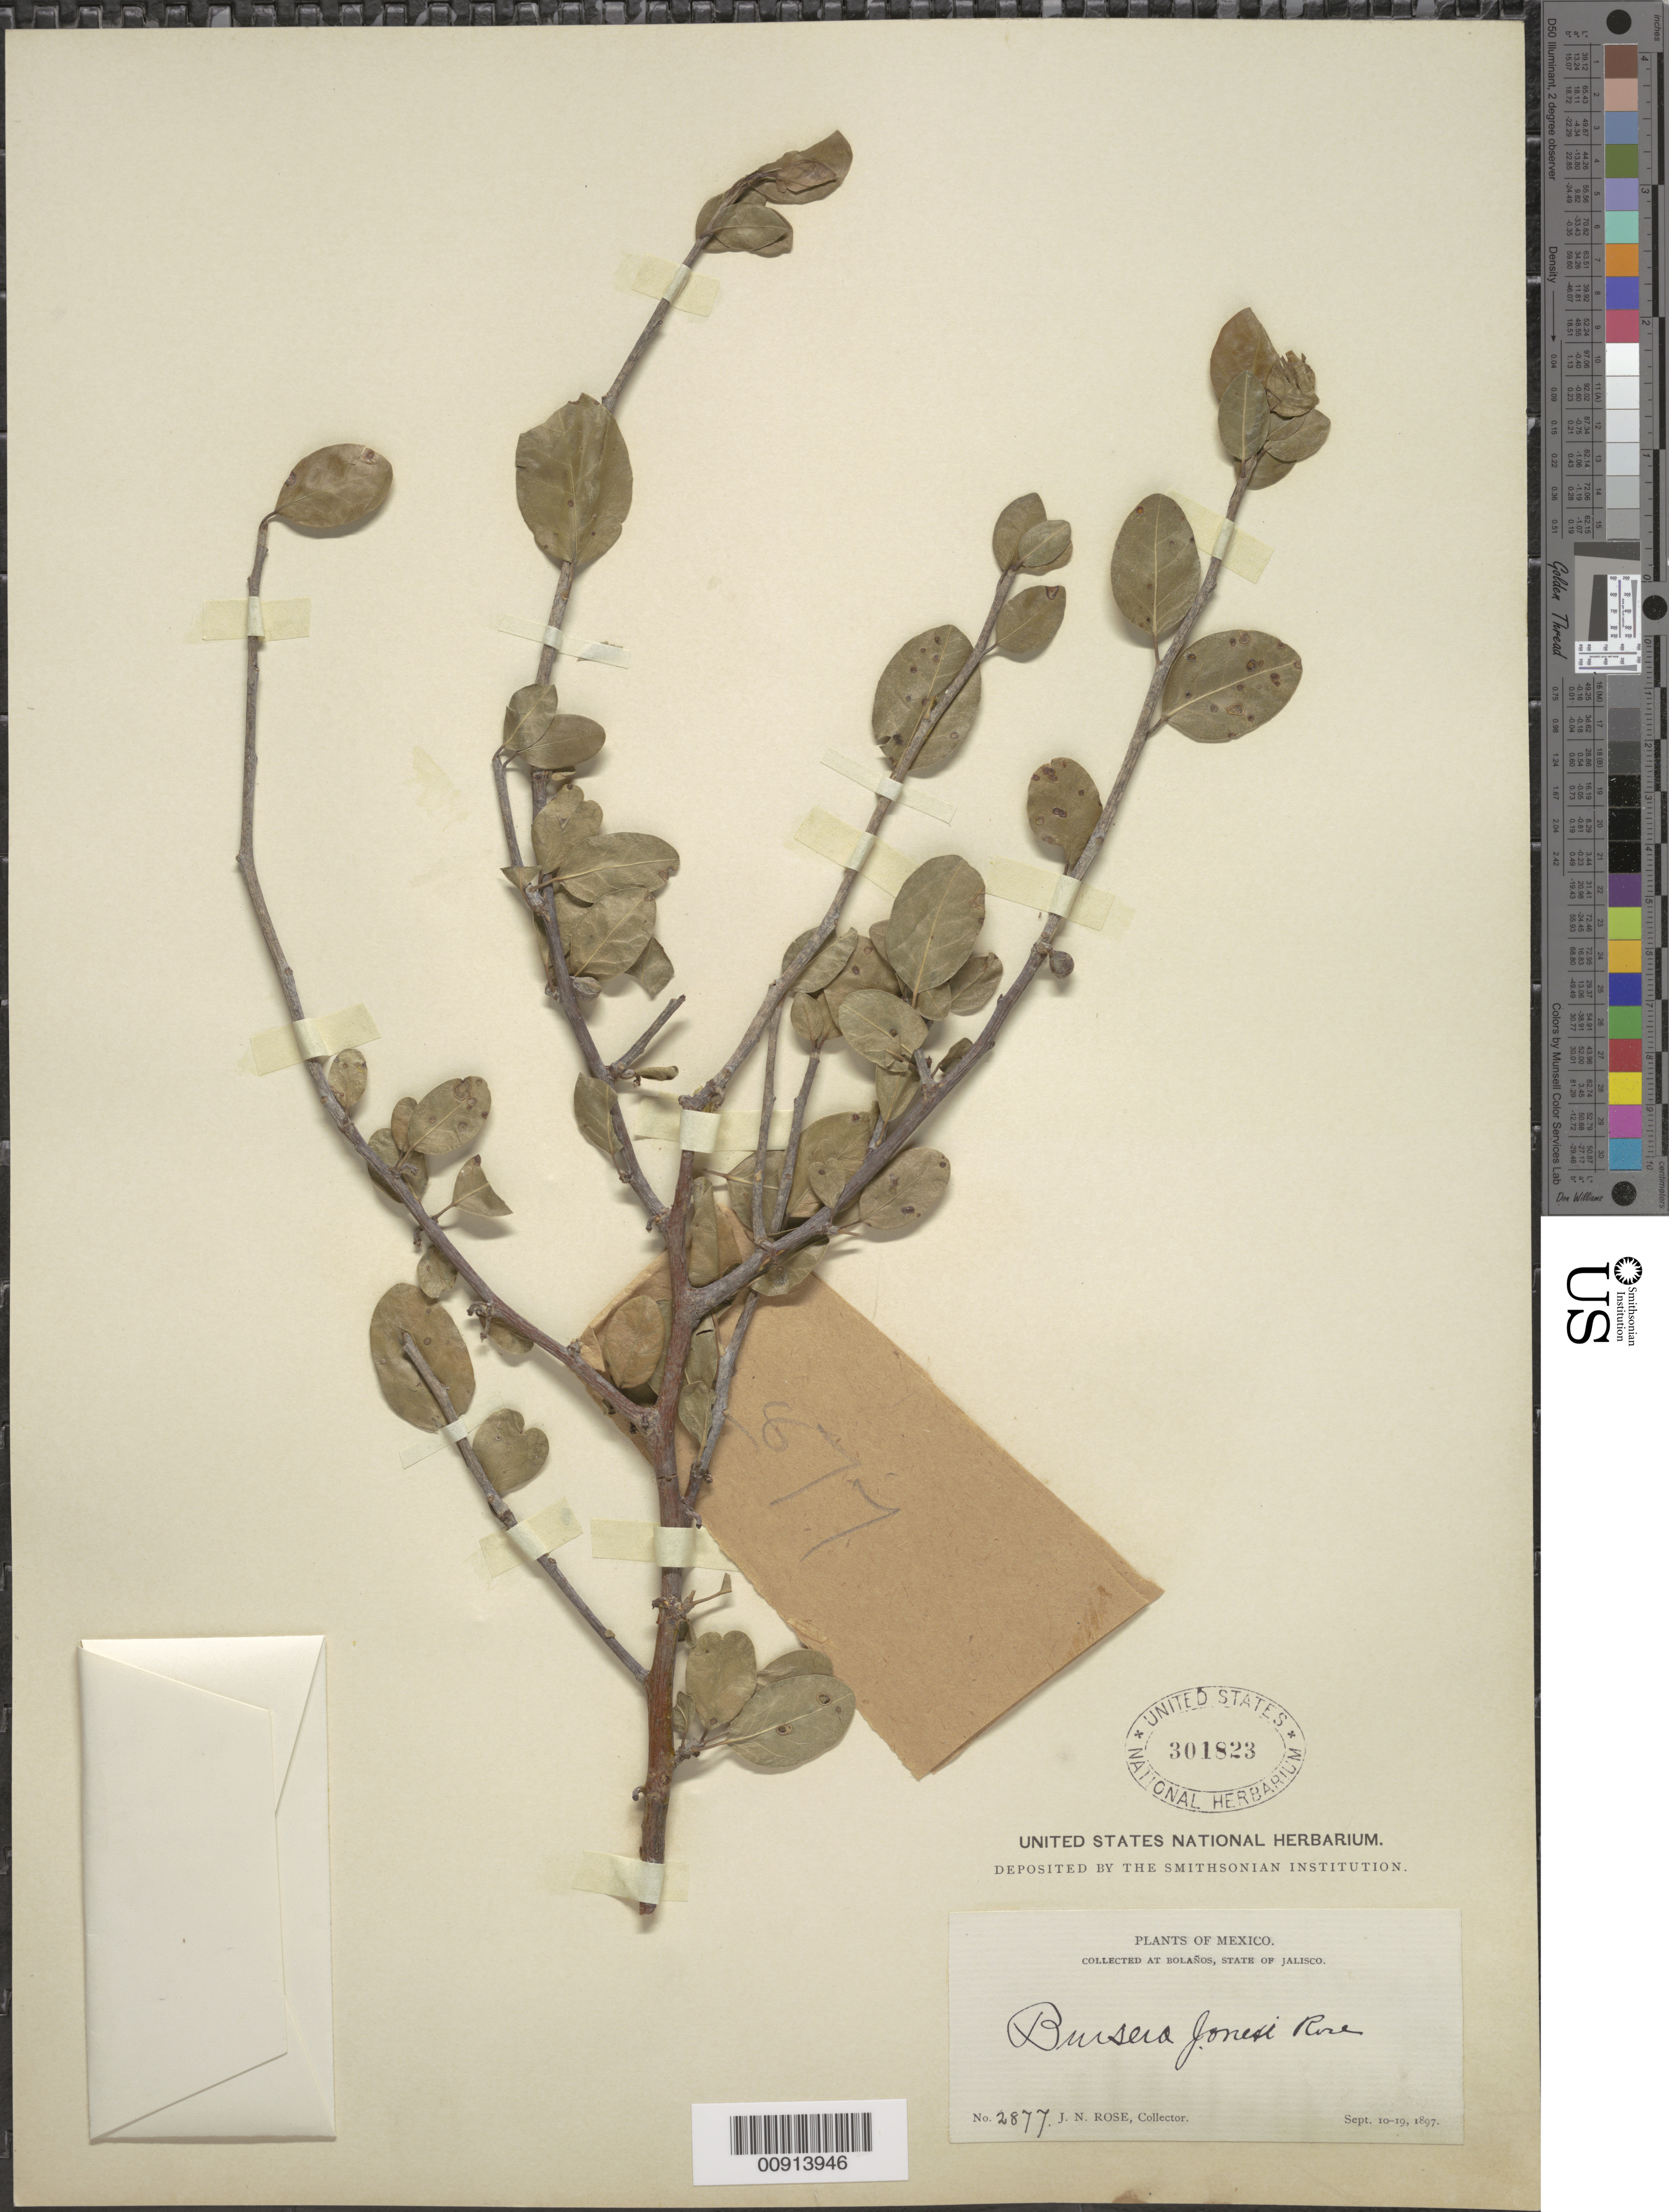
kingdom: Plantae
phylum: Tracheophyta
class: Magnoliopsida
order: Sapindales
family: Burseraceae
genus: Bursera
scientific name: Bursera schlechtendalii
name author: Engl.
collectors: J. N. Rose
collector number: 2877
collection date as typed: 10 Sep 1897 to 19 Sep 1897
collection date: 1897-09-10/1897-09-19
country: Mexico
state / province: Jalisco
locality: Bolaños, State of Jalisco.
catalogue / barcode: US 301823